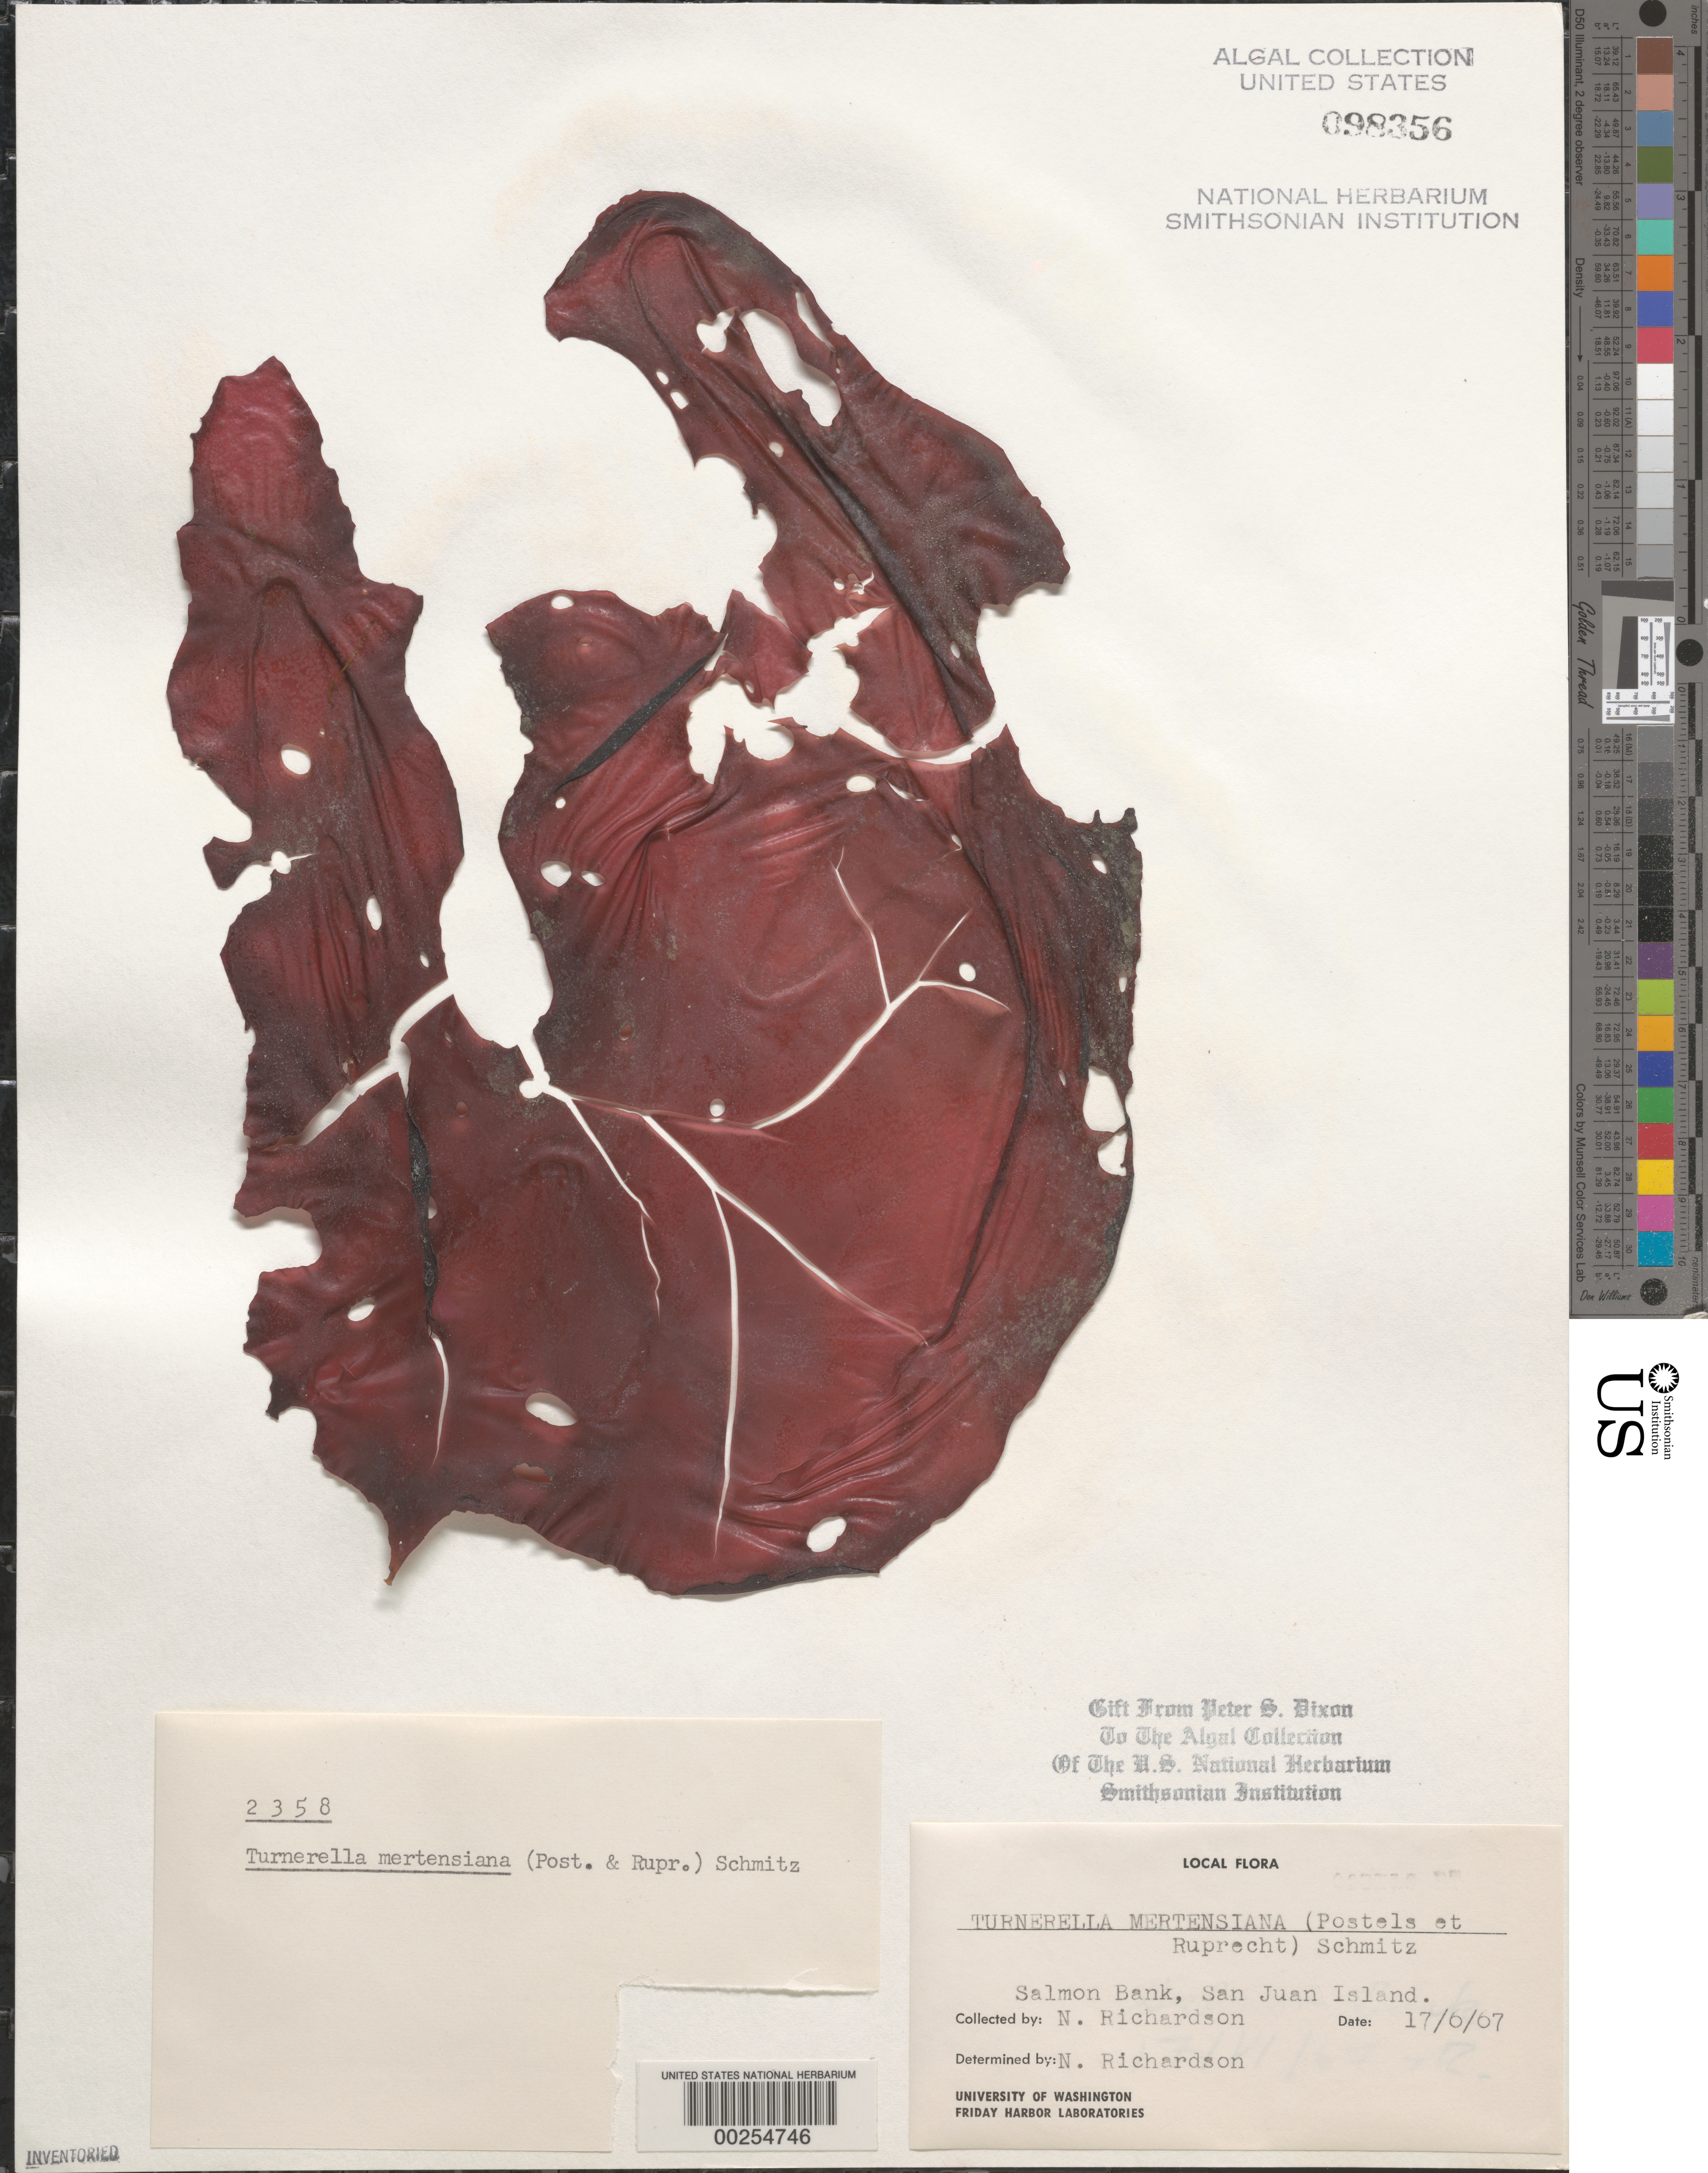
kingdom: Plantae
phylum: Rhodophyta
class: Florideophyceae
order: Gigartinales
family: Furcellariaceae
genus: Turnerella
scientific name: Turnerella mertensiana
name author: (Postels & Rupr.) F. Schmitz in Rosenv.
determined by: Richardson, N.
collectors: N. Richardson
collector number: PSD 2358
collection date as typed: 17 Jun 1967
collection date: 1967-06-17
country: United States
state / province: Washington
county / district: San Juan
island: San Juan Island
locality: Salmon Bank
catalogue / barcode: US 98356